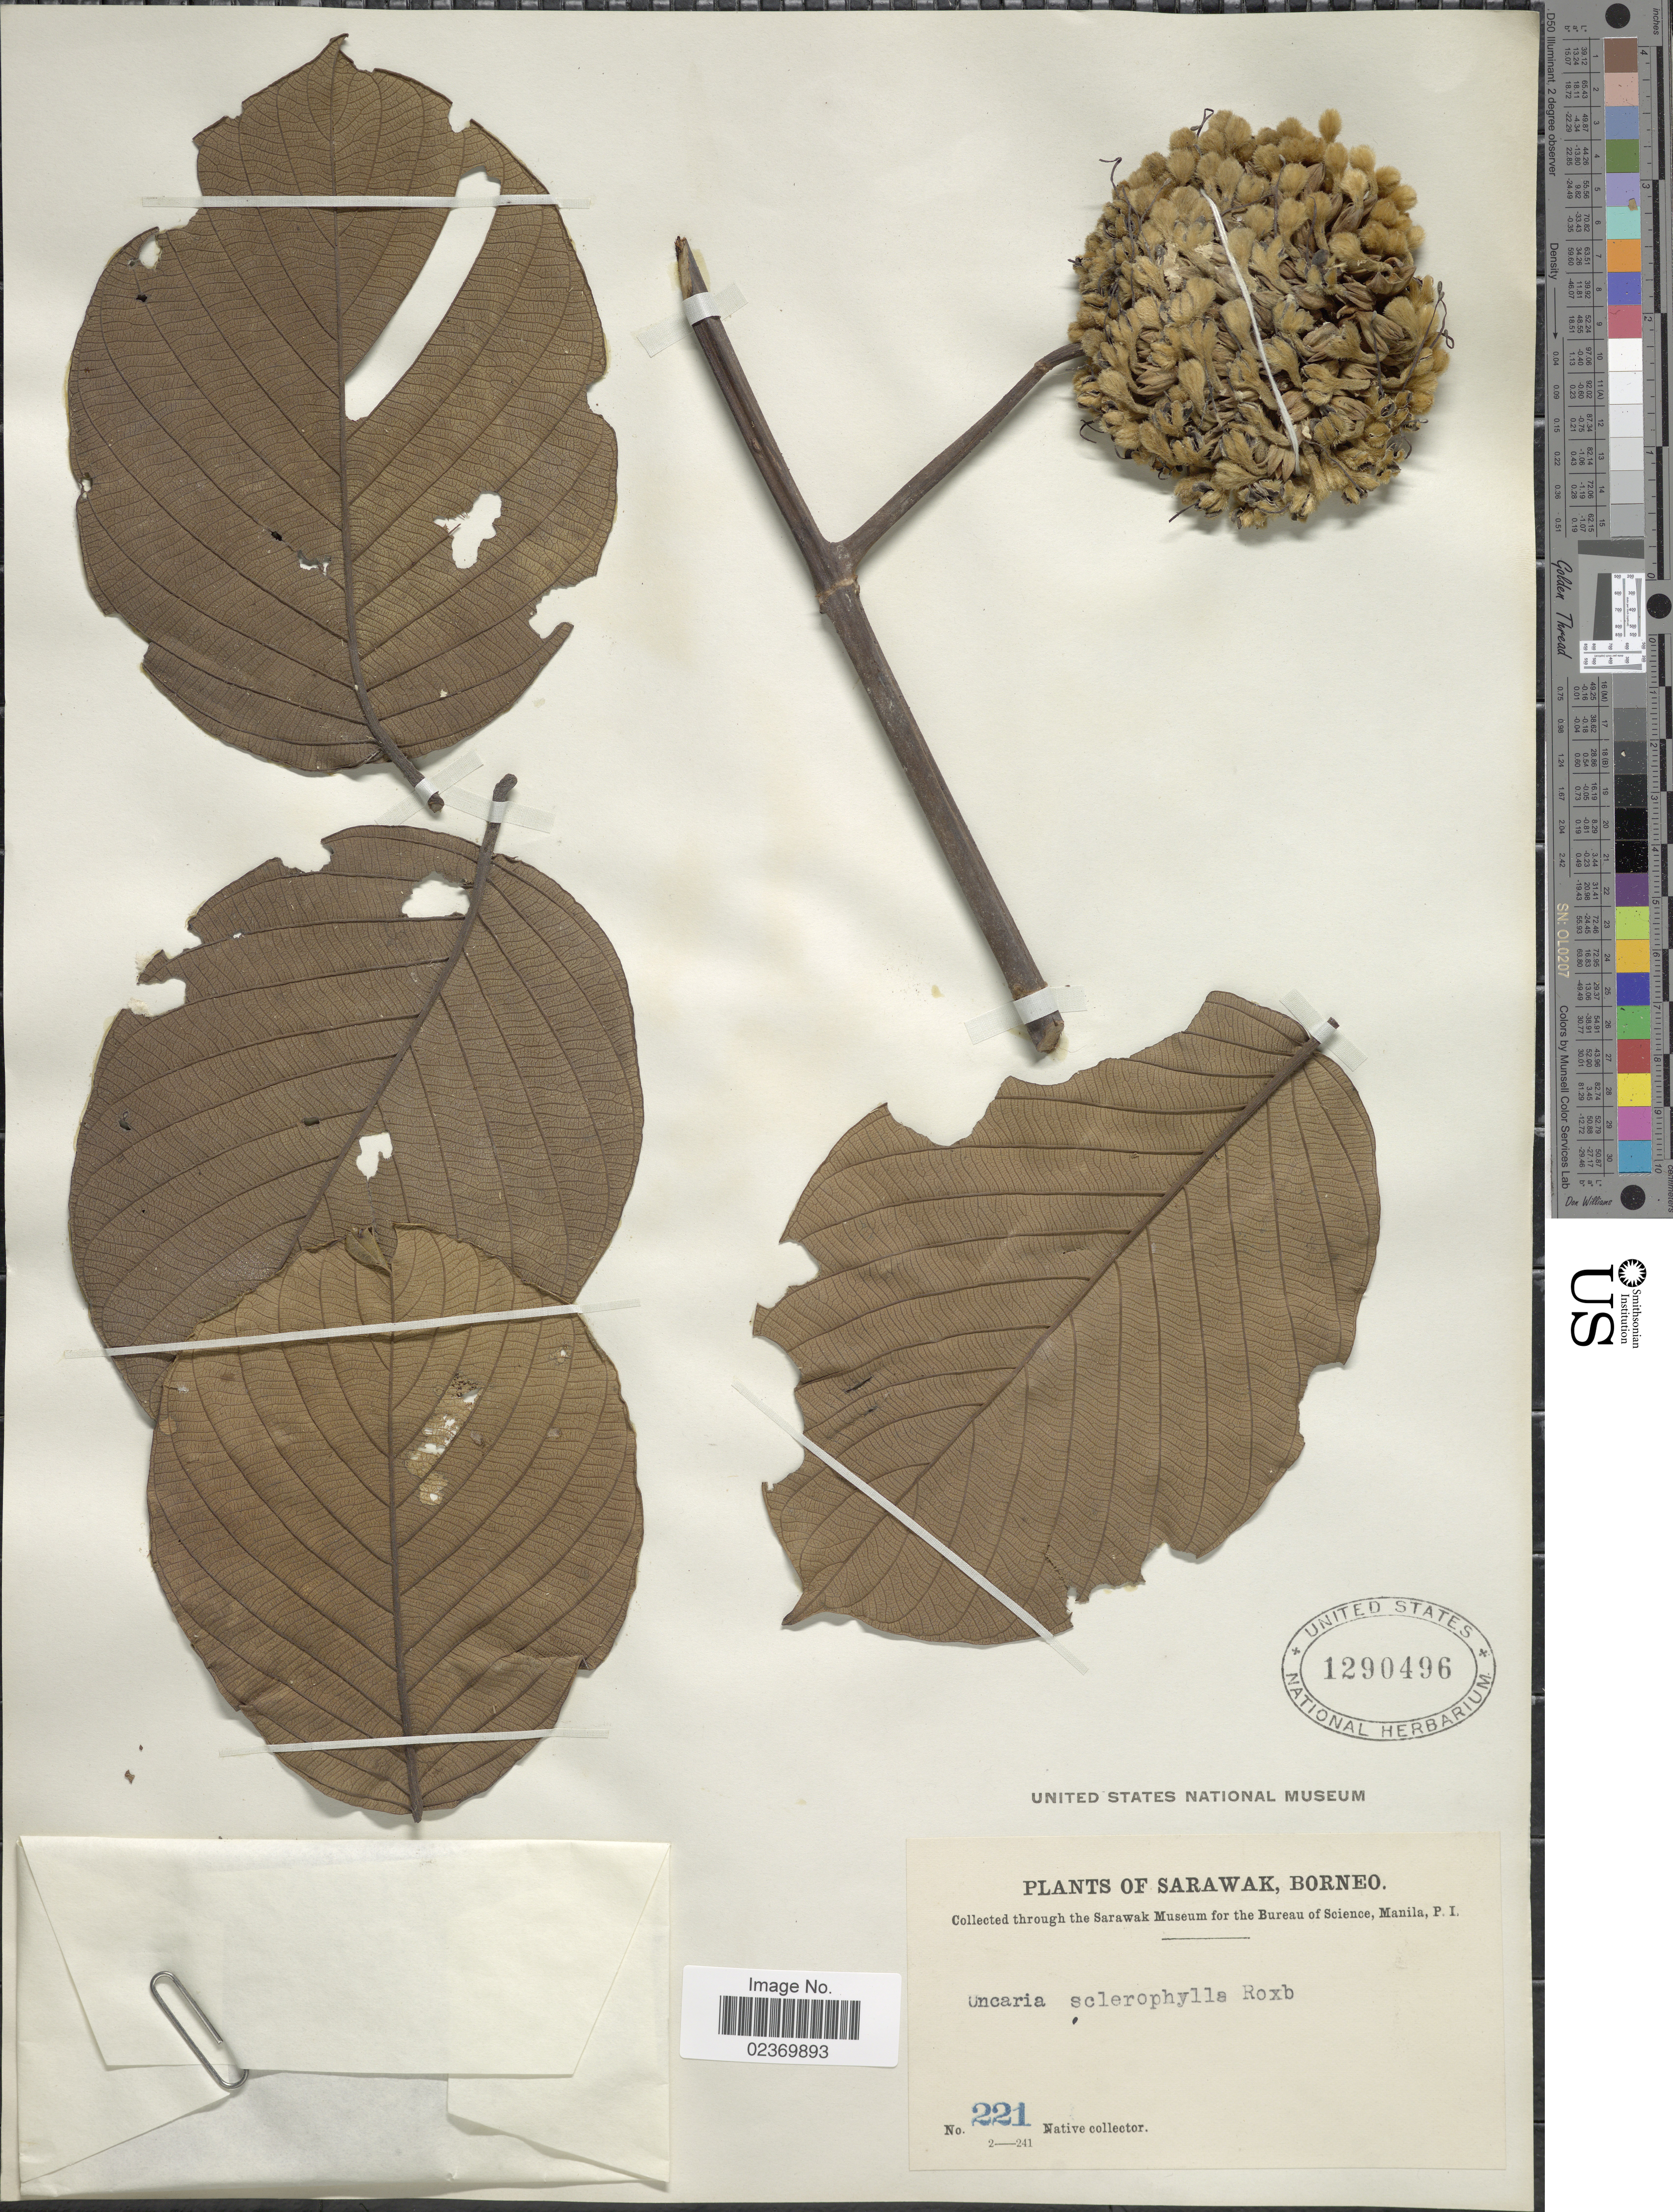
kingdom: Plantae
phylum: Tracheophyta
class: Magnoliopsida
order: Gentianales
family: Rubiaceae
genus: Uncaria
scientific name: Uncaria sclerophylla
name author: Roxb.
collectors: Native collector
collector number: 221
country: Malaysia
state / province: Sarawak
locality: Borneo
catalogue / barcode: US 1290496